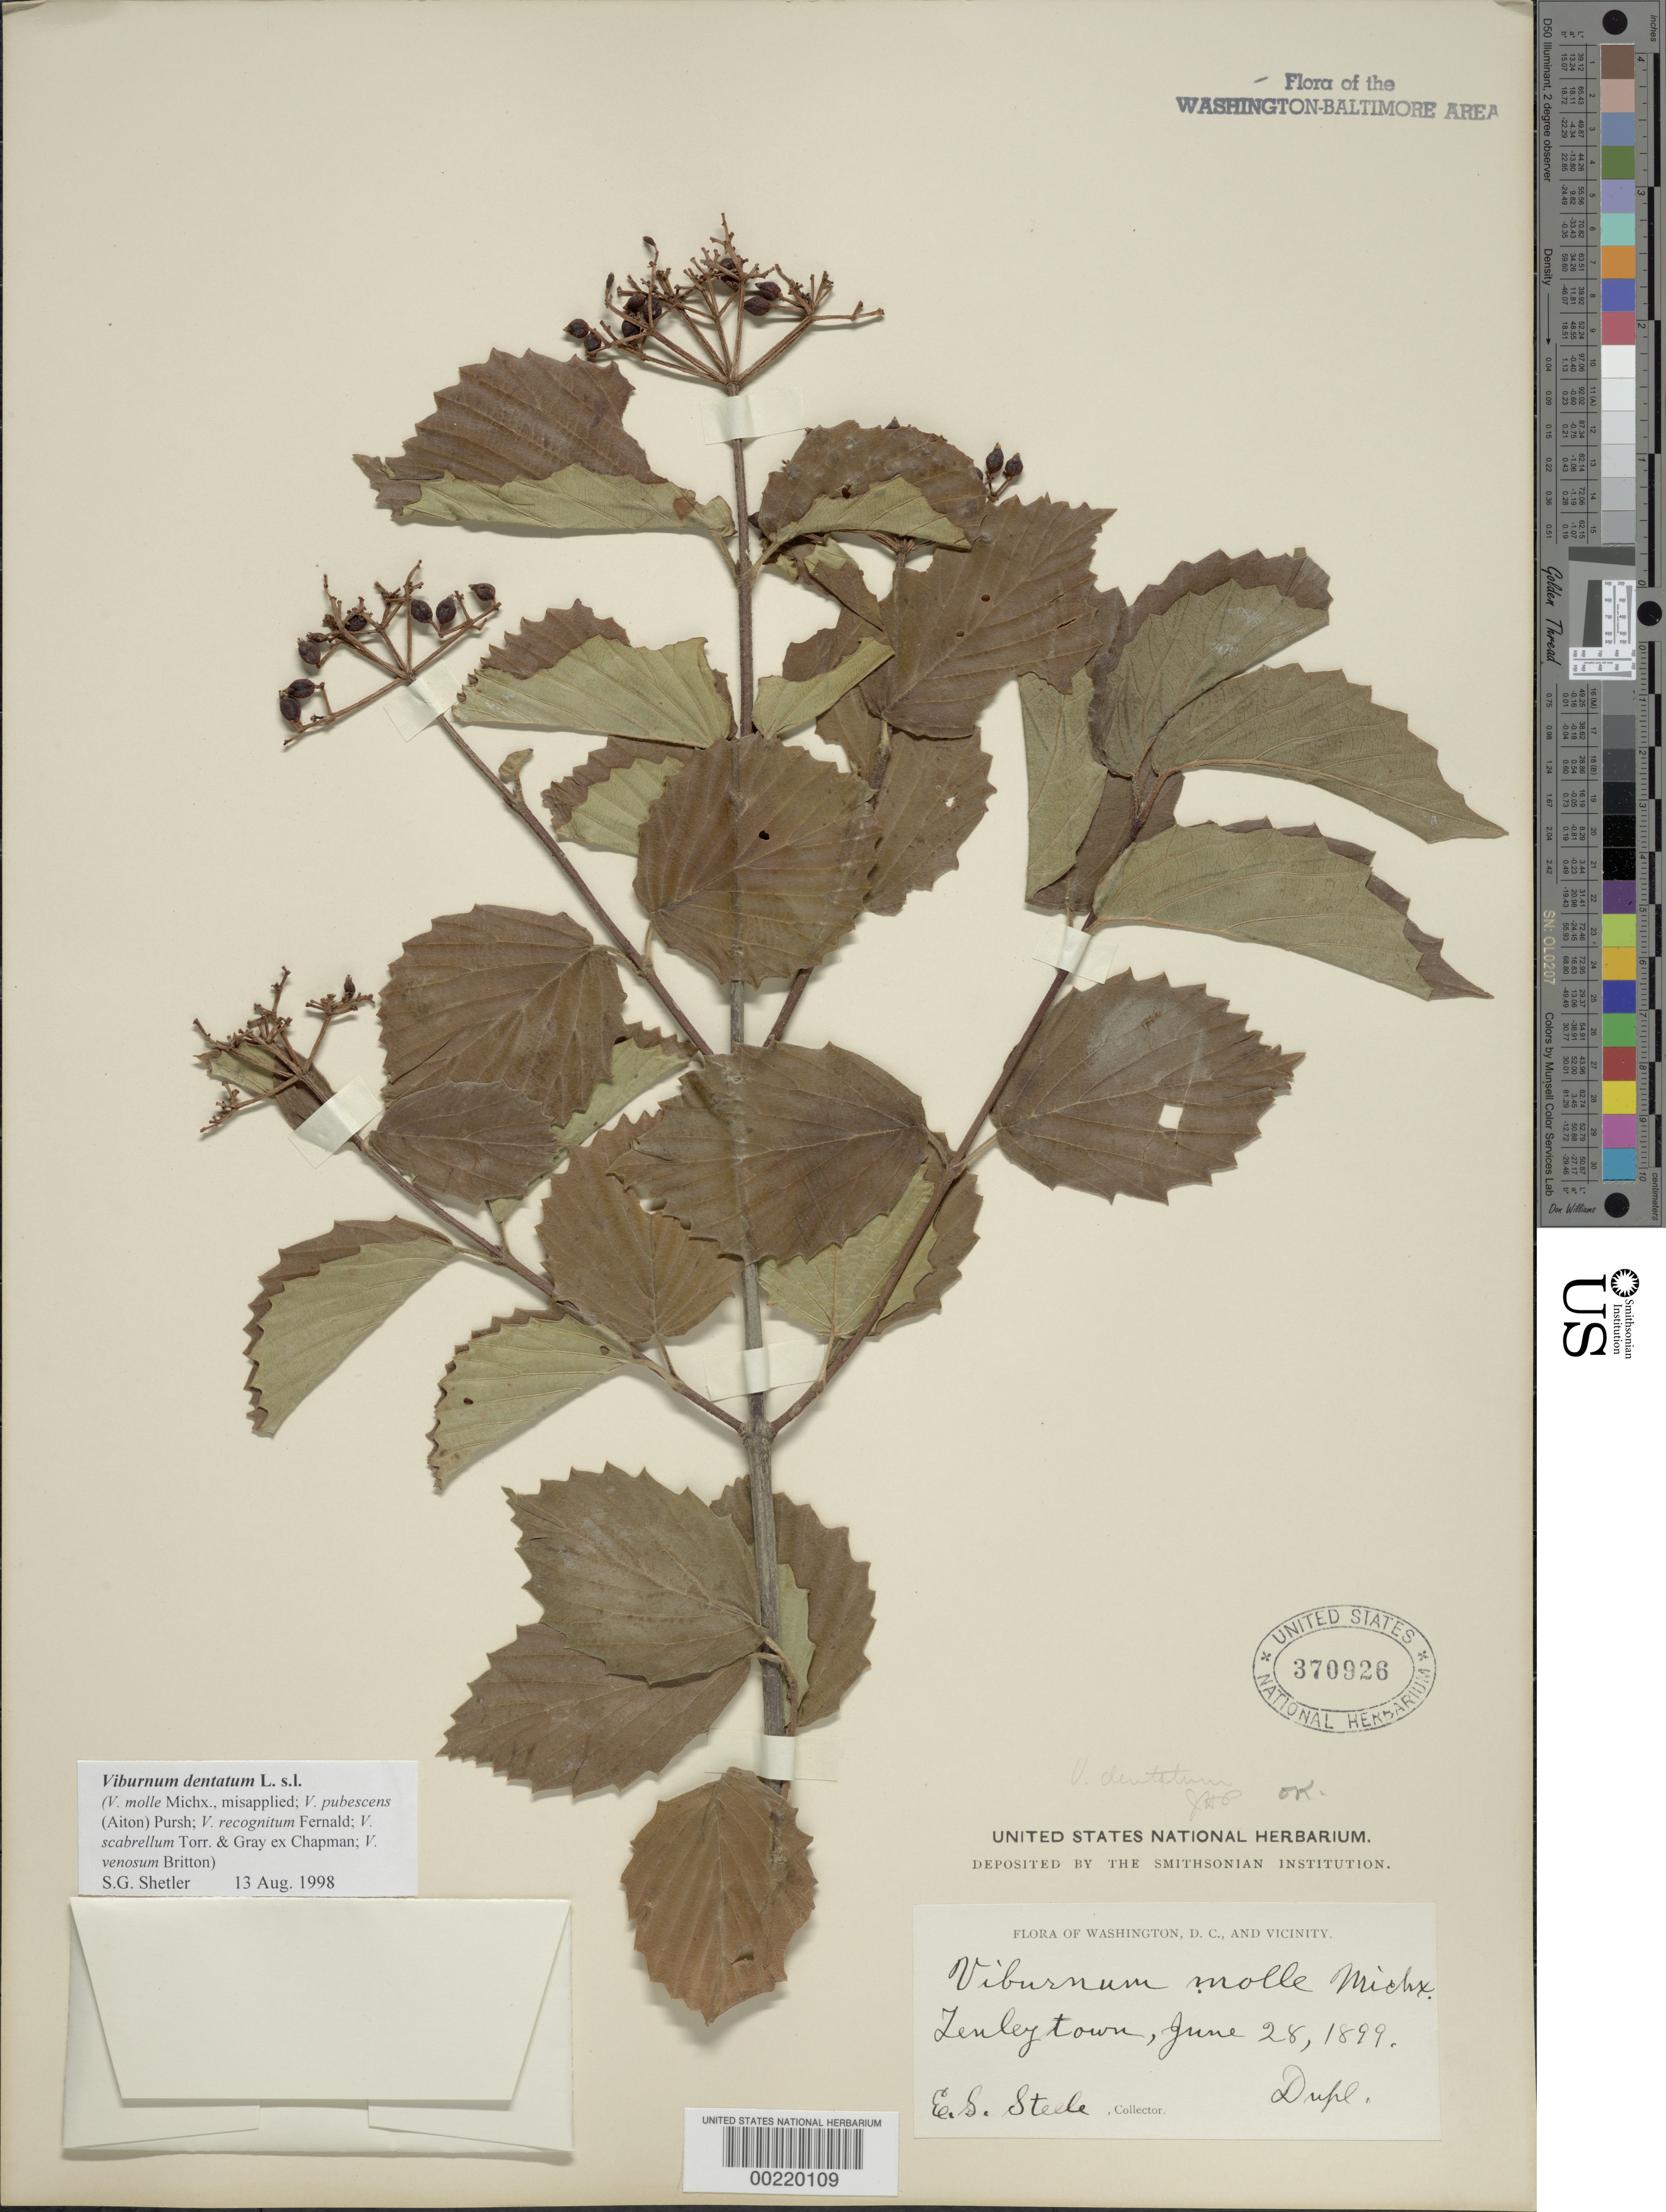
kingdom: Plantae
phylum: Tracheophyta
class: Magnoliopsida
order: Dipsacales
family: Viburnaceae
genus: Viburnum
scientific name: Viburnum dentatum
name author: L.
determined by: Painter, J. H.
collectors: E. Steele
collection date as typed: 28 Jun 1899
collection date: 1899-06-28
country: United States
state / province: District of Columbia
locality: Tenleytown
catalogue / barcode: US 370926